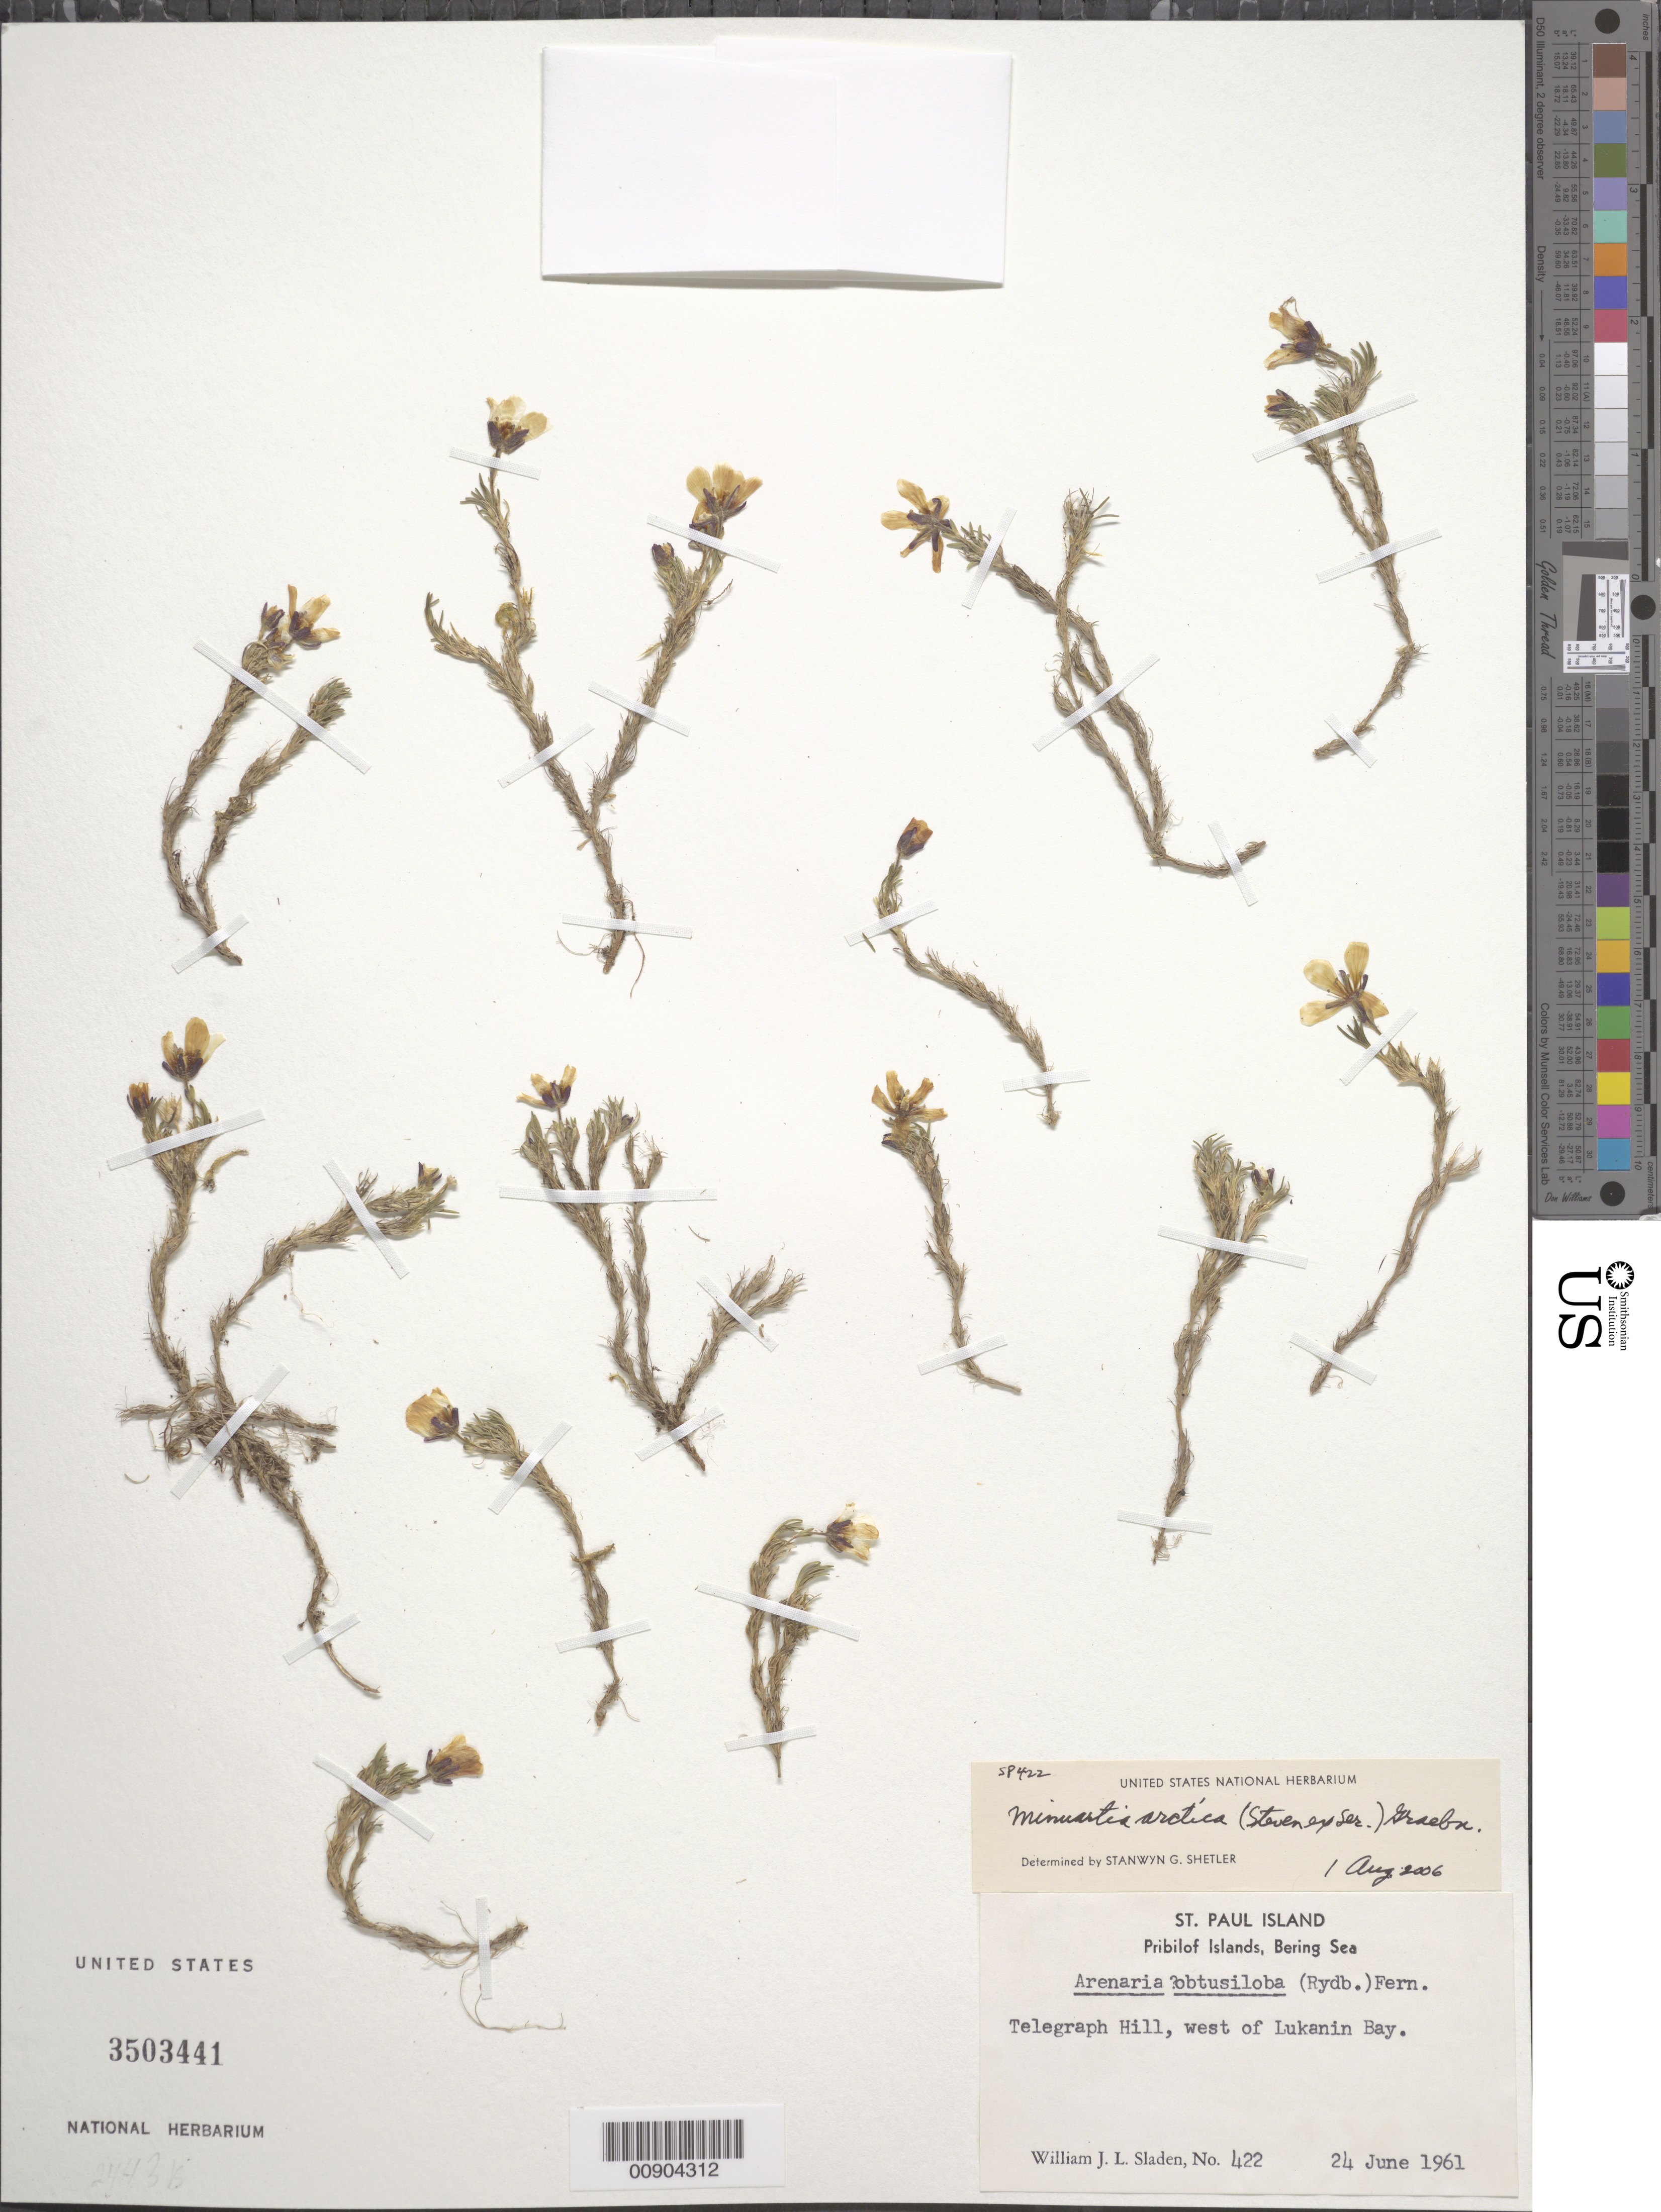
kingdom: Plantae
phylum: Tracheophyta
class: Magnoliopsida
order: Caryophyllales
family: Caryophyllaceae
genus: Cherleria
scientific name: Cherleria arctica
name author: (Steven ex Ser.) A.J. Moore & Dillenb.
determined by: Strong, M. T., (US), Smithsonian Institution - National Museum of Natural History (UNITED STATES)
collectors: W. Sladen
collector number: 422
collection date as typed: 24 Jun 1961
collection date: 1961-06-24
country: United States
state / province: Alaska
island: St. Paul Island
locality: Telegraph Hill, west of Lukanin Bay., Bering Sea, Pribilof Islands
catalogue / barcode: US 3503441